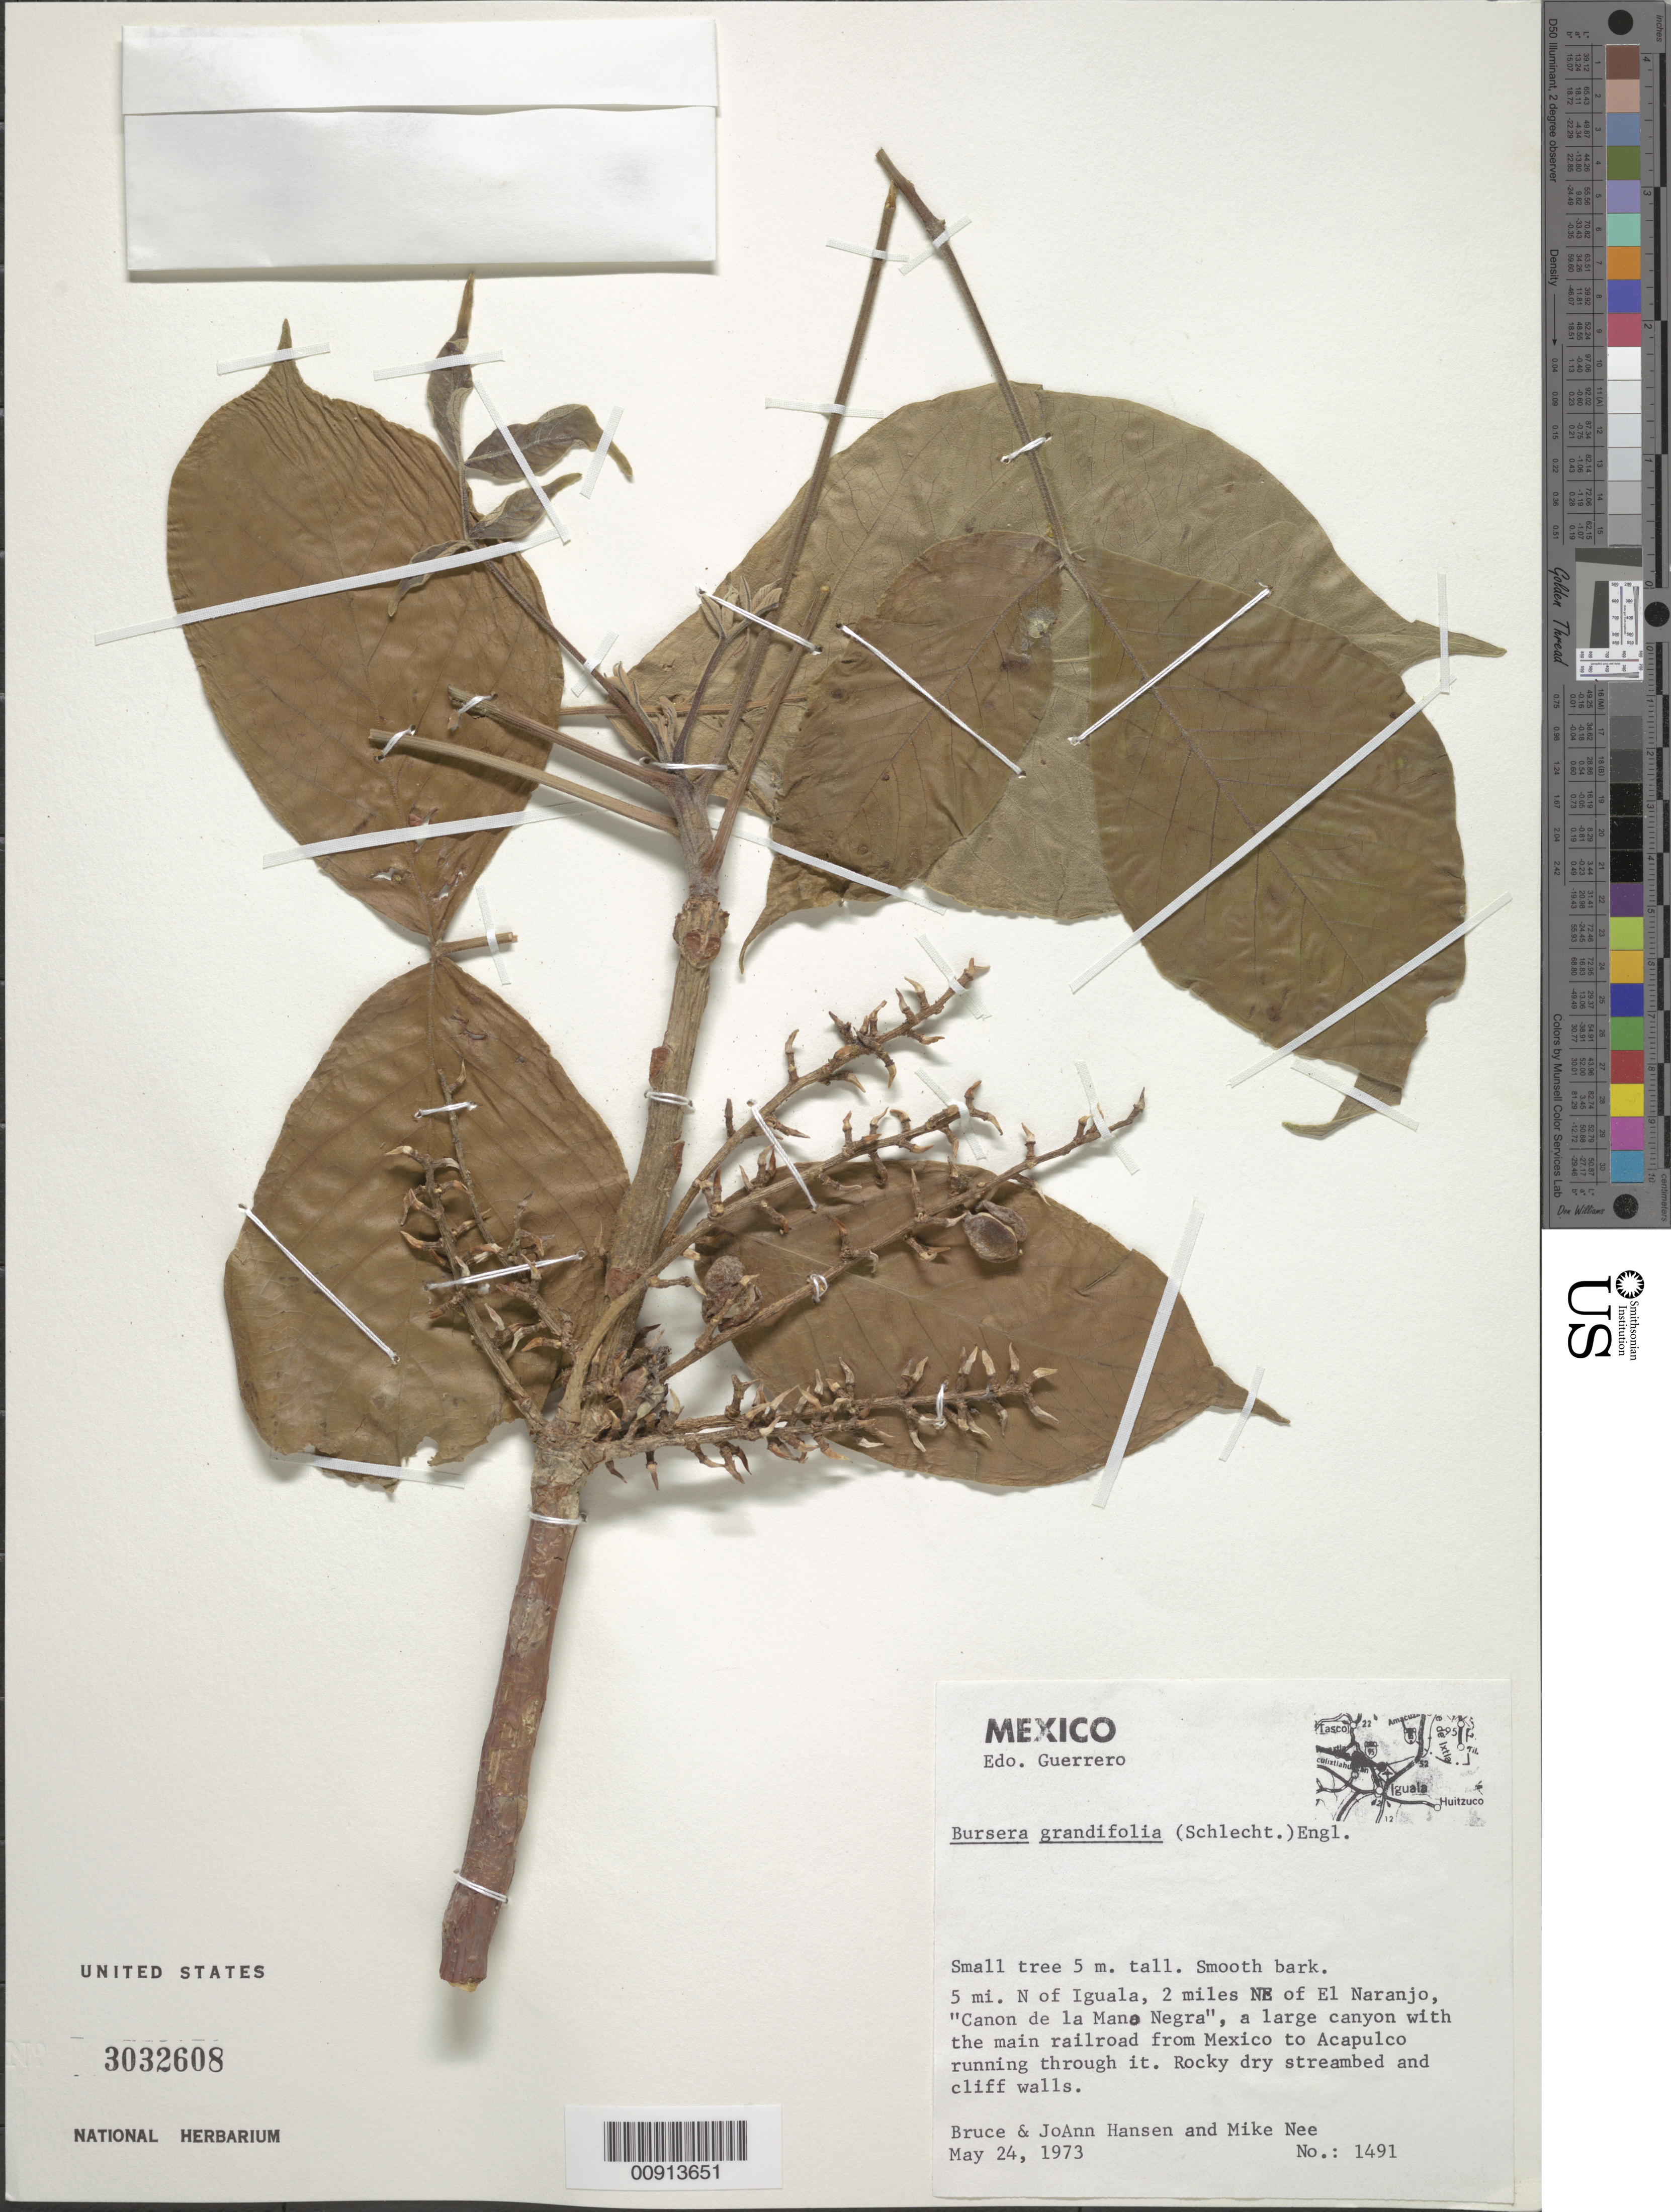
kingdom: Plantae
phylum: Tracheophyta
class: Magnoliopsida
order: Sapindales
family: Burseraceae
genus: Bursera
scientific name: Bursera grandifolia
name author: (Schltdl.) Engl.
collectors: B. Hansen, J. Hansen & M. Nee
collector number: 1491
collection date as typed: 24 May 1973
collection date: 1973-05-24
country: Mexico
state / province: Guerrero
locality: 5 mi. N of Iguala, 2 miles NE of El Naranjo, "Cañon de la Mano Negra", a large canyon with the main railroad from Mexico to Acapulco running through it.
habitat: Rocky dry streambed and cliff walls.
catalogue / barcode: US 3032608